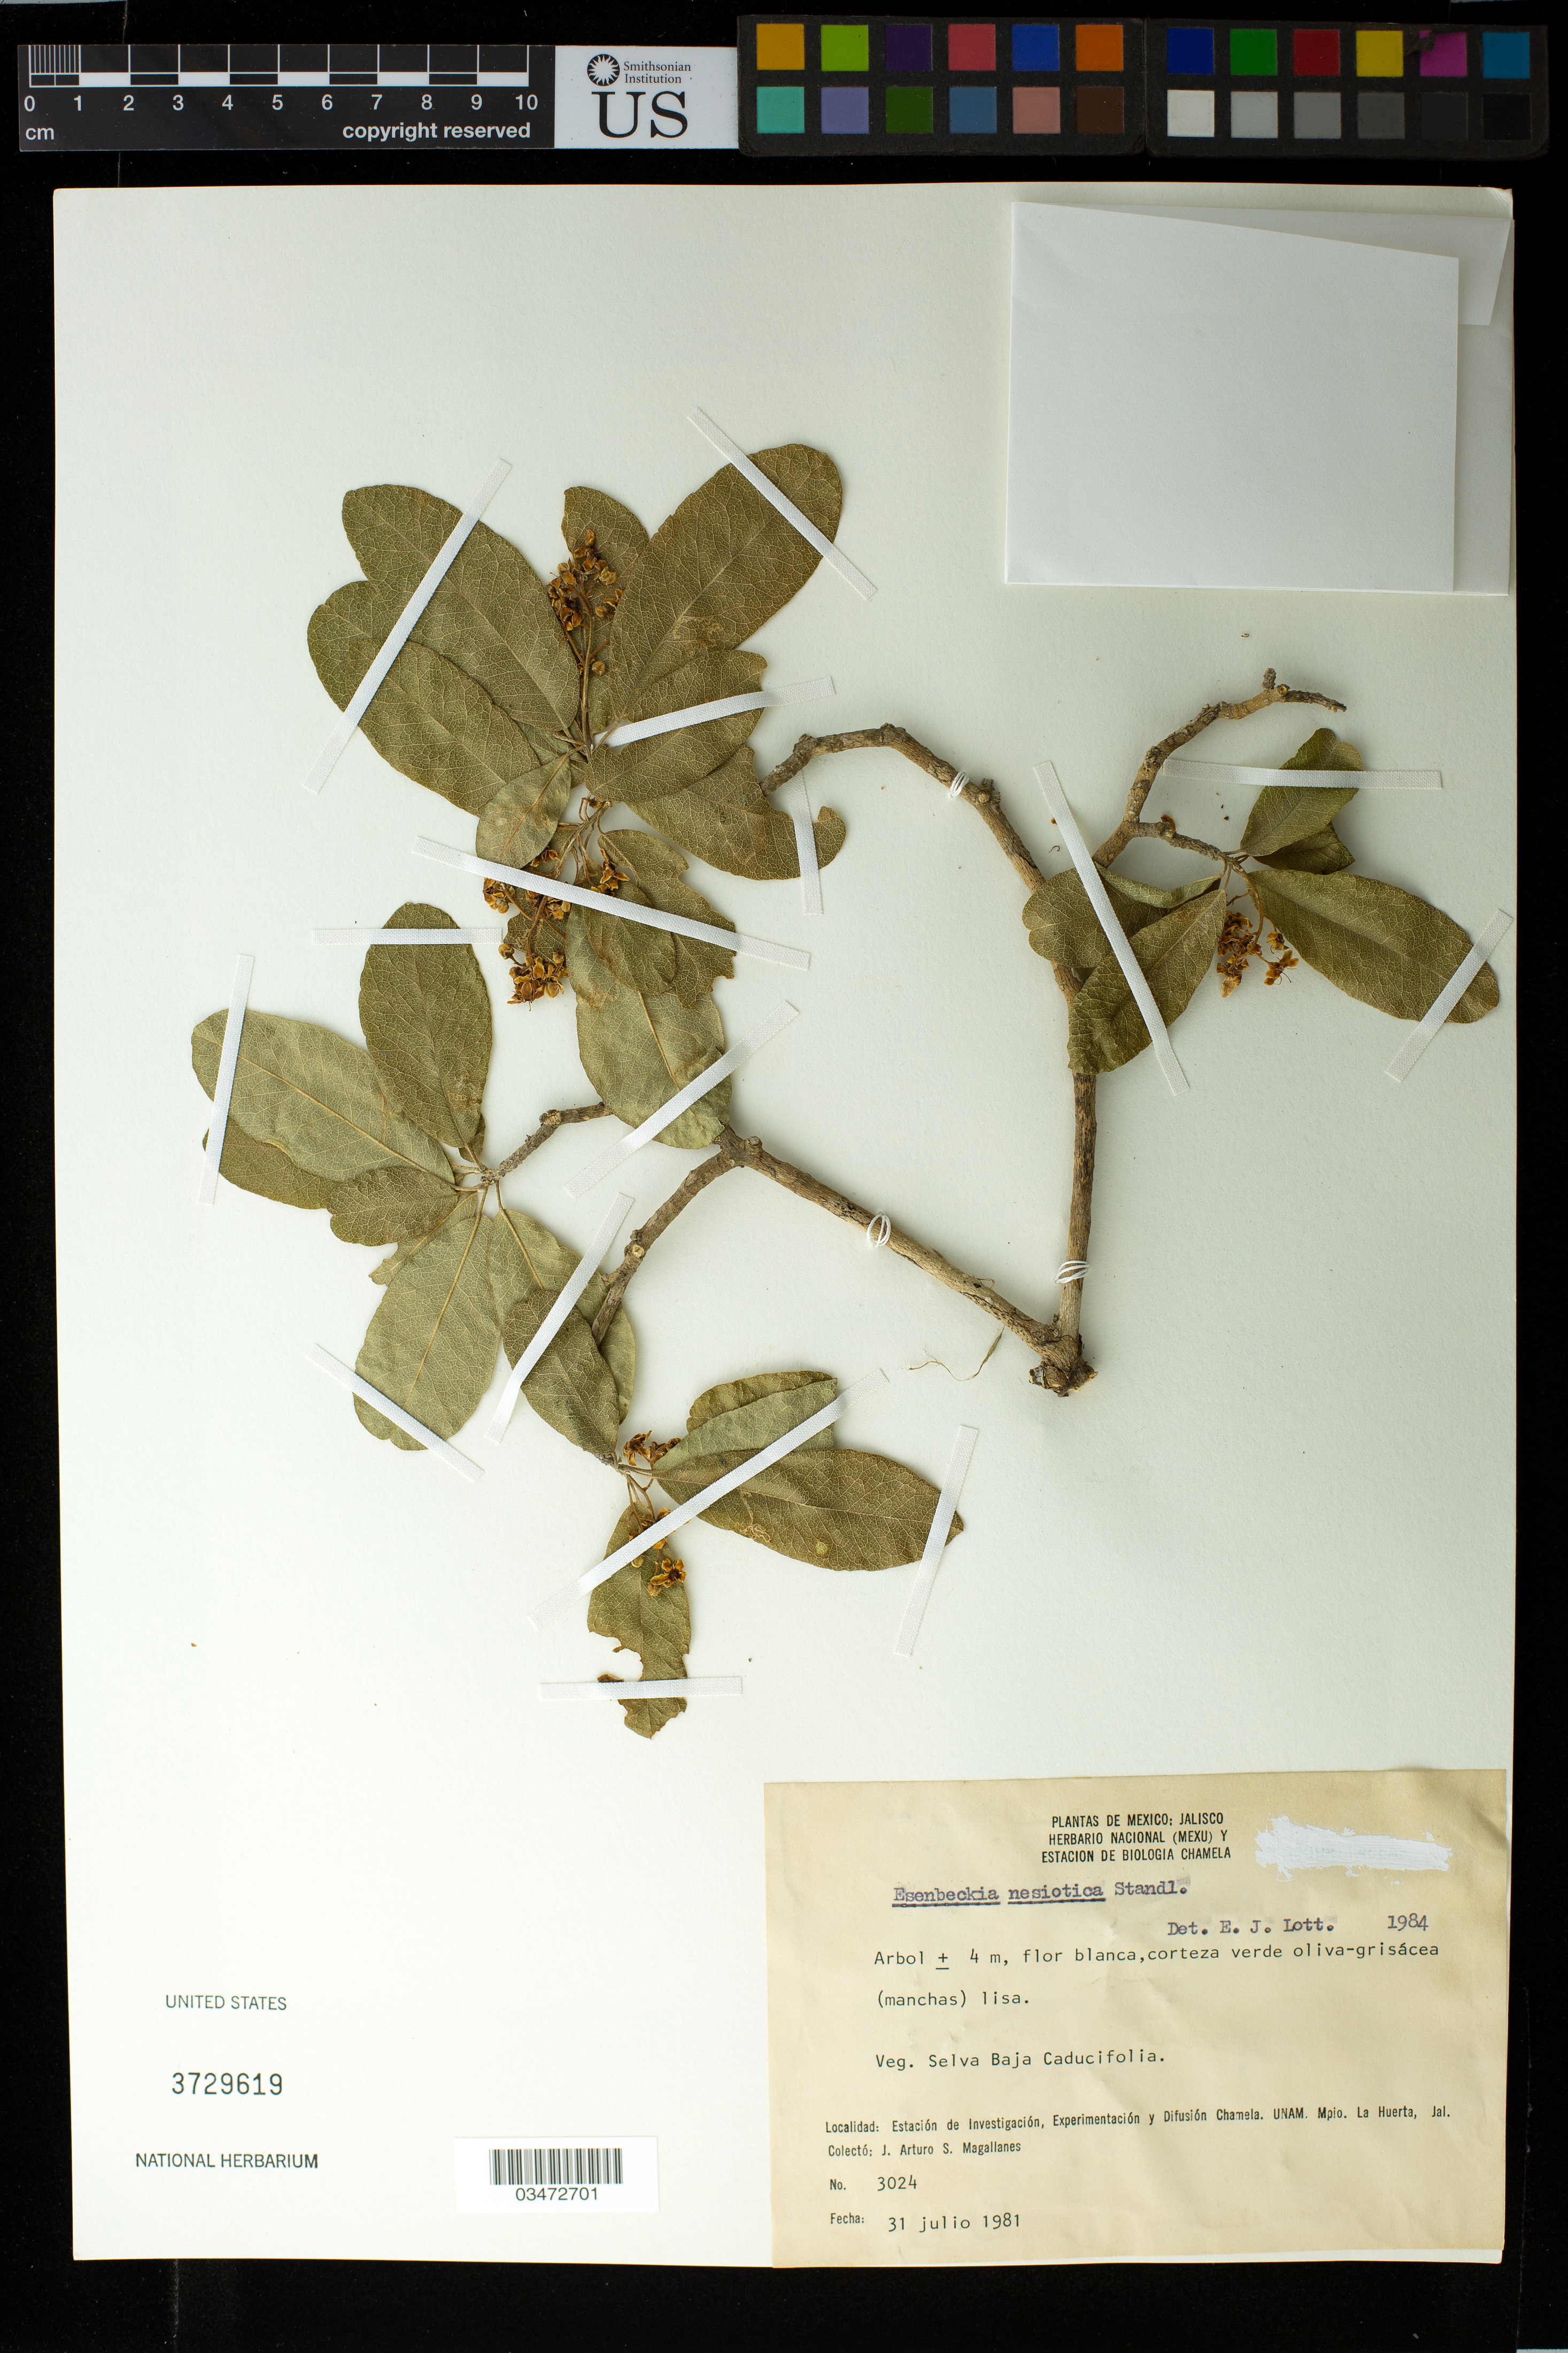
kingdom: Plantae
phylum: Tracheophyta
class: Magnoliopsida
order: Sapindales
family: Rutaceae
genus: Esenbeckia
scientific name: Esenbeckia nesiotica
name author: Standl. in Ferris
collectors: J. Magallanes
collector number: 3024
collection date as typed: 31 Jul 1981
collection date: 1981-07-31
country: Mexico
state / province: Jalisco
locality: Arbol +/- 4m, flor blanca, corteza verde oliva-grisacea (manchas) lisa.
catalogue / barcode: US 3729619